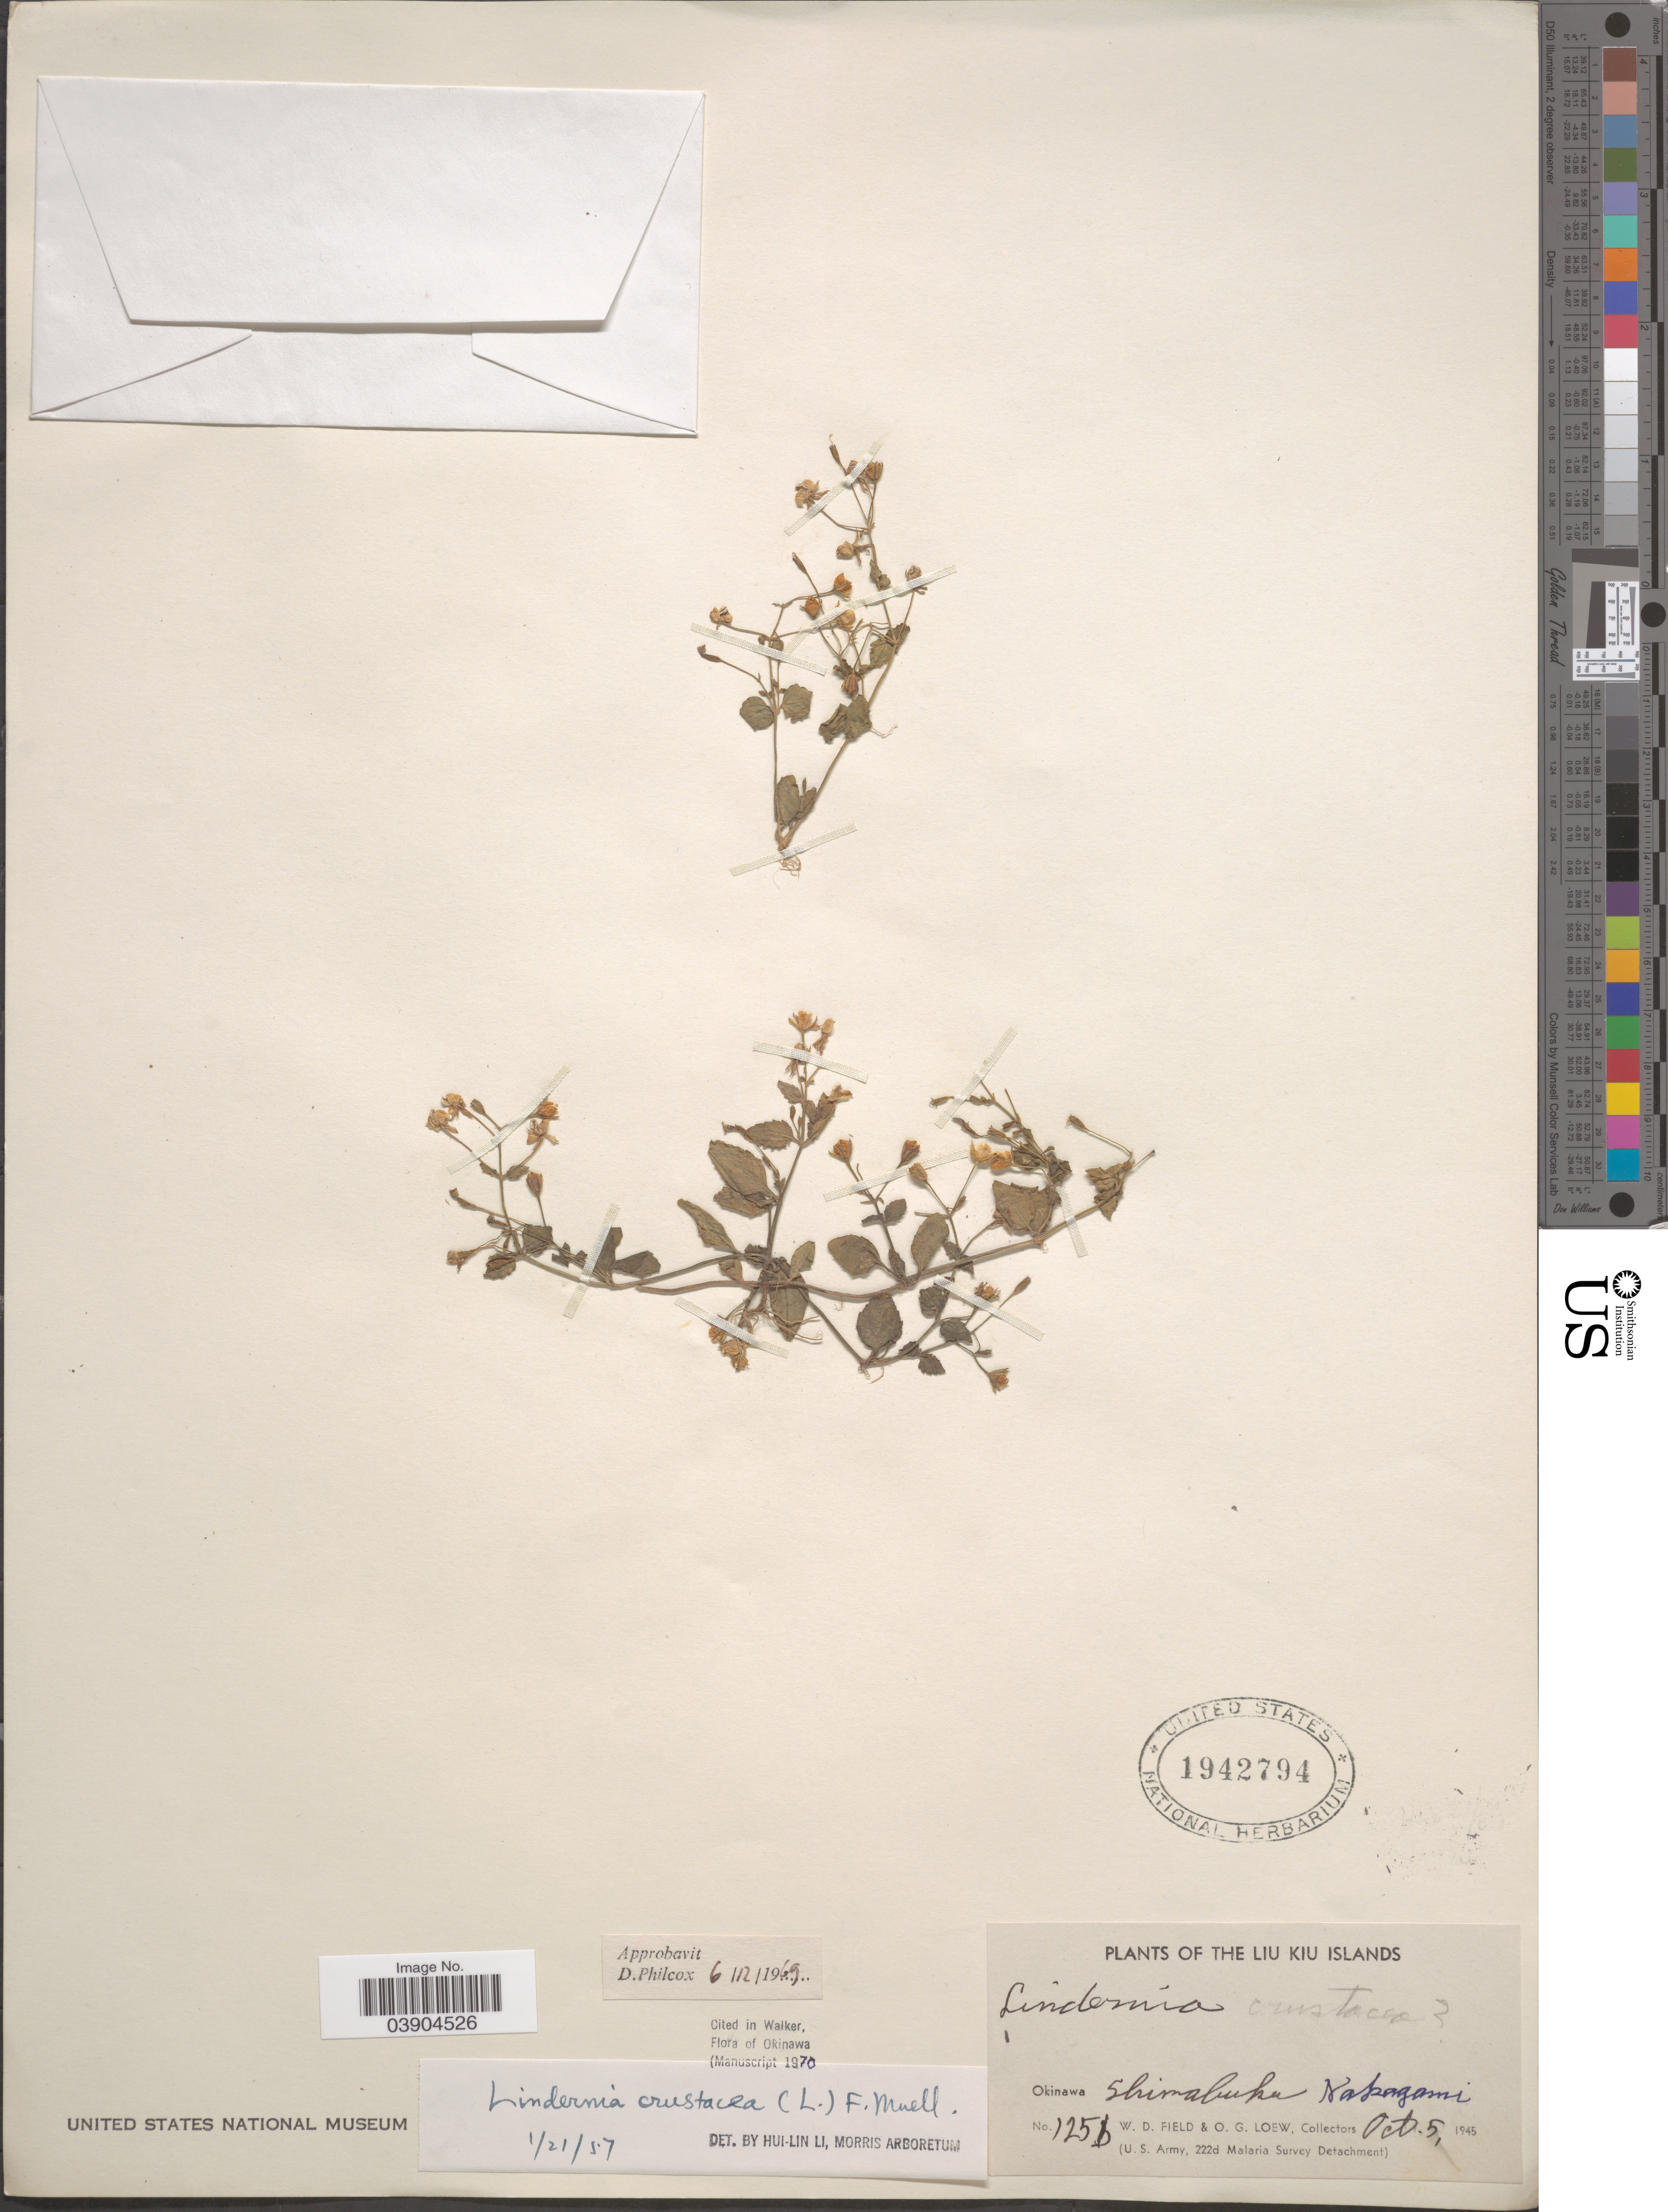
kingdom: Plantae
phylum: Tracheophyta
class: Magnoliopsida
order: Lamiales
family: Linderniaceae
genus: Lindernia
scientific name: Lindernia crustacea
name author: (L.) F. Muell.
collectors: W. D. Field & O. G. Loew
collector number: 125b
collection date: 1945-10-05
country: Japan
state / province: Okinawa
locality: The Liu Kiu Islands. Shimabuku Nakagami.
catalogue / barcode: US 1942794